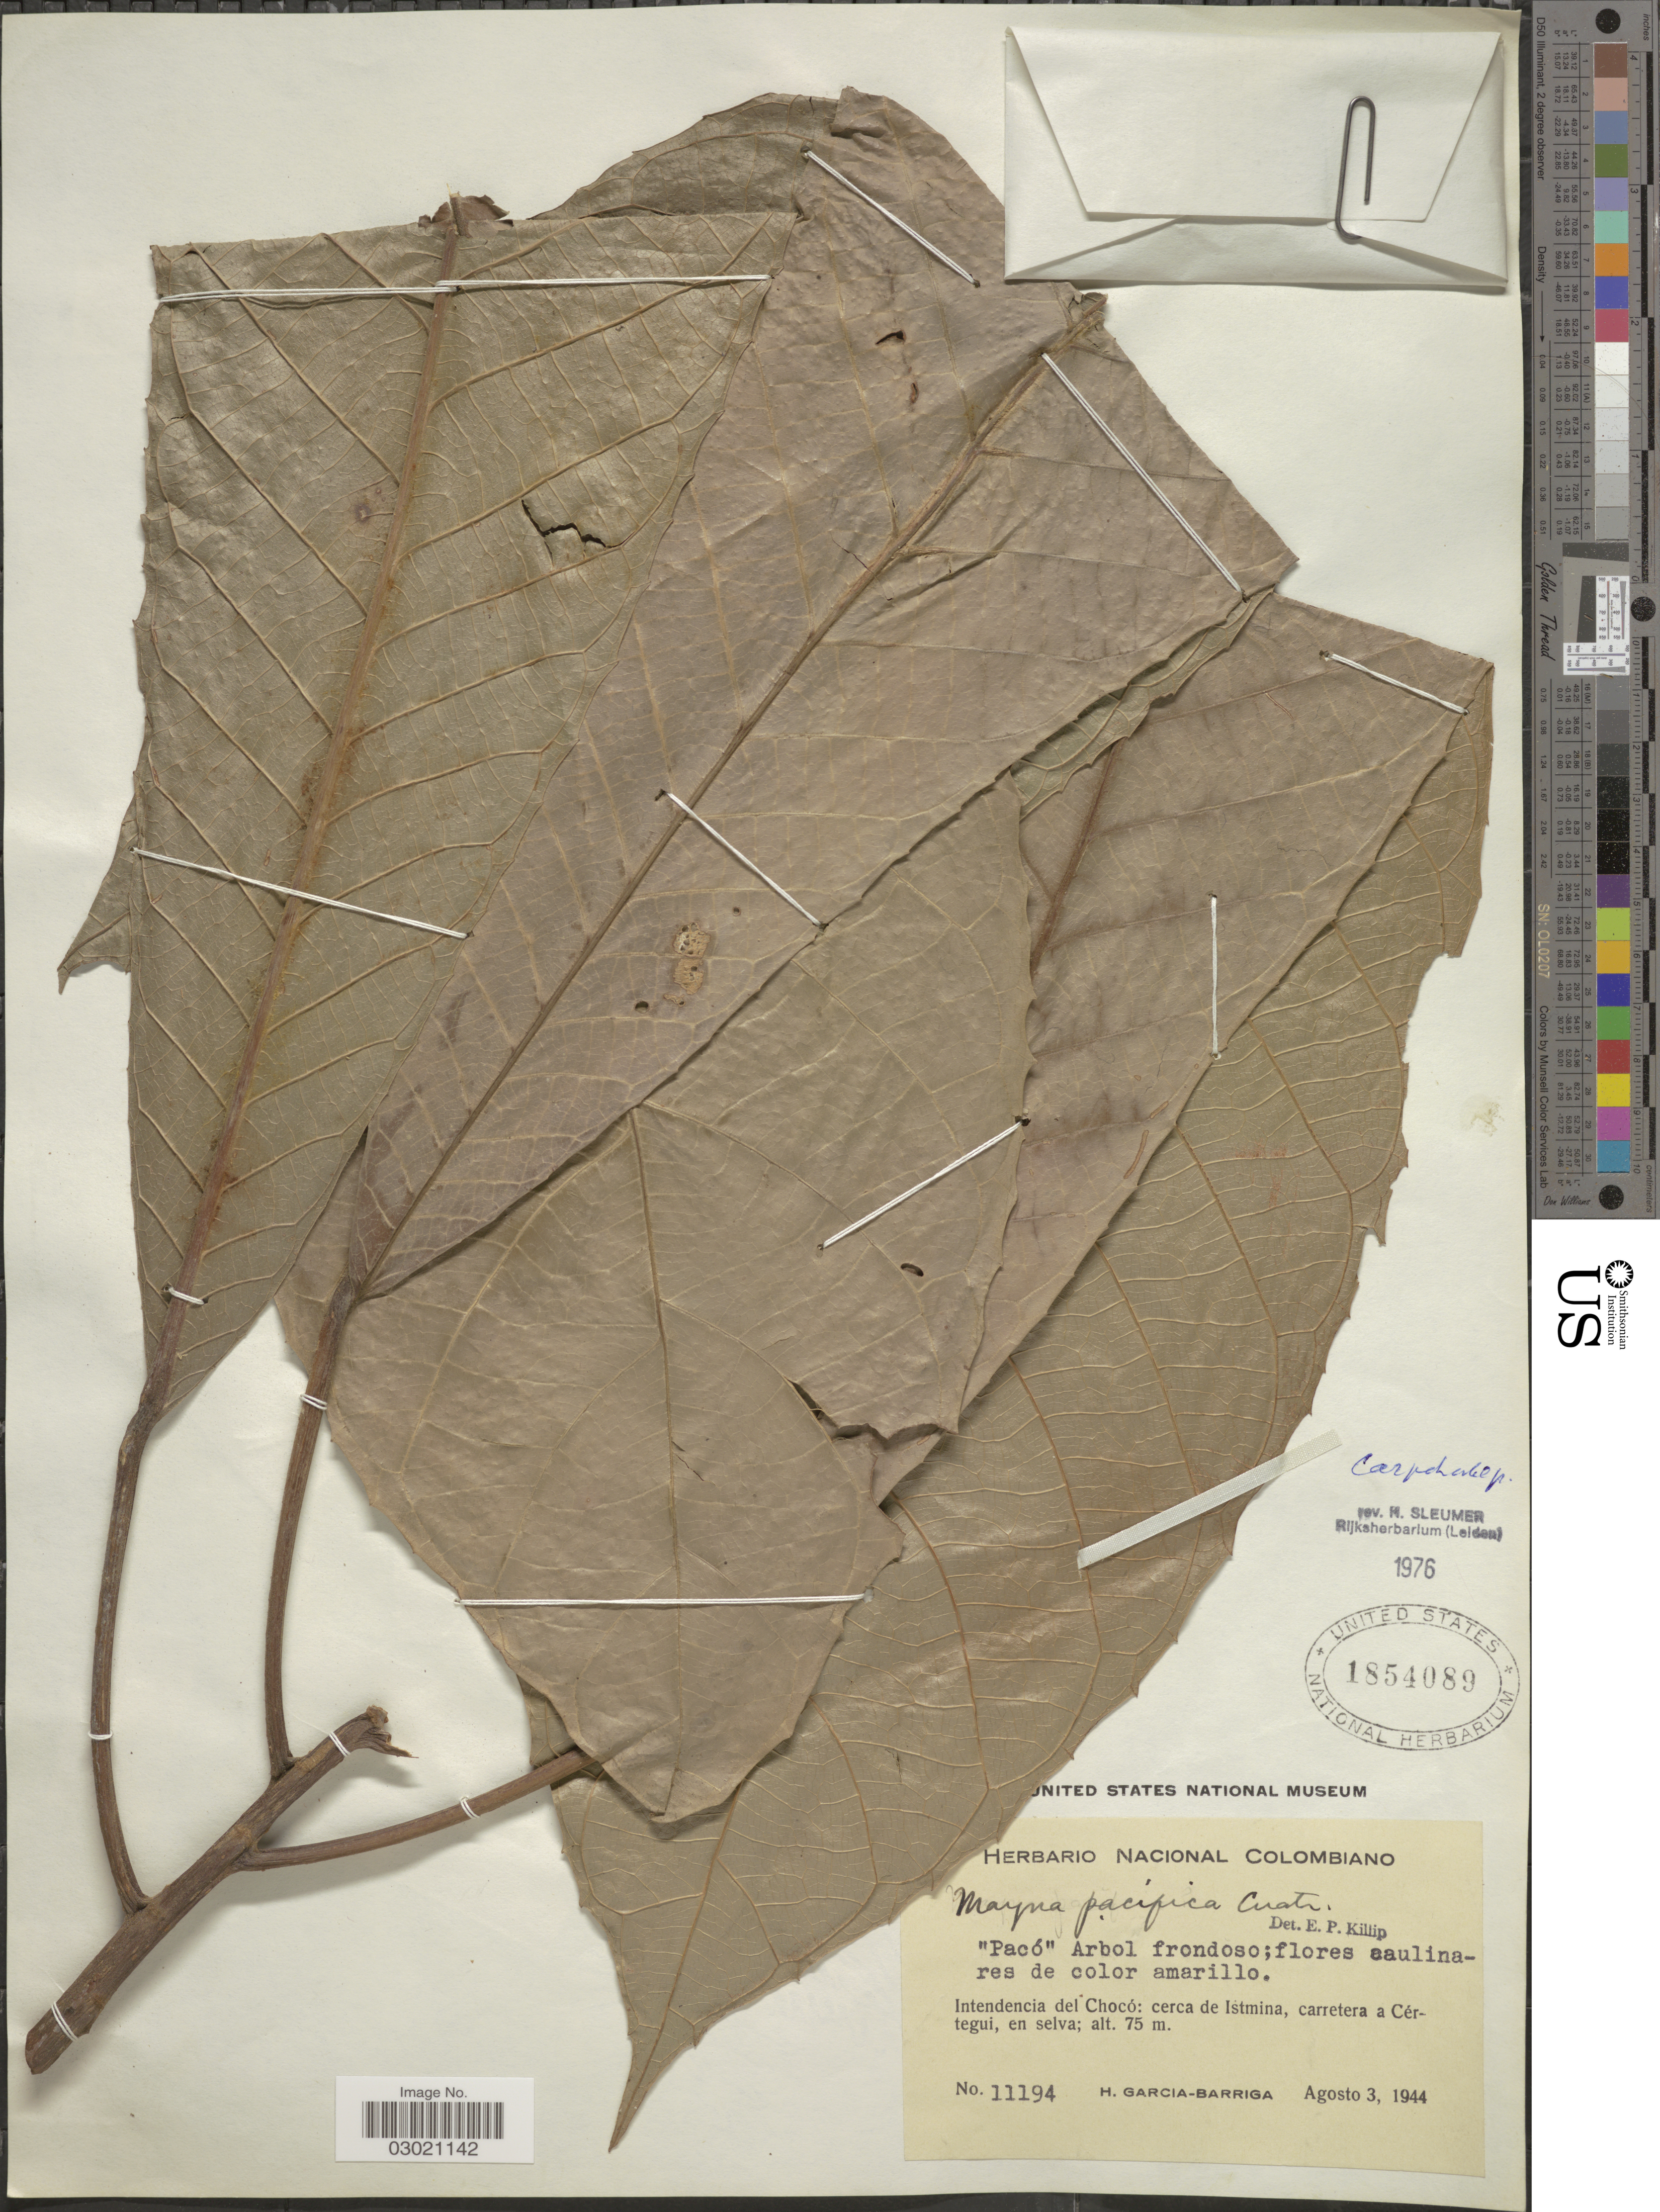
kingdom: Plantae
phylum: Tracheophyta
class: Magnoliopsida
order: Malpighiales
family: Achariaceae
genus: Carpotroche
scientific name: Carpotroche pacifica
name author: (Cuatrec.) Cuatrec.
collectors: H. García Barriga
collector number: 11194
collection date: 1944-08-03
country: Colombia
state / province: Chocó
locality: Intendencia del Chocó: cerca de Istmina, carretera a Cértegui, en selva.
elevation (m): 75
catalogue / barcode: US 1854089